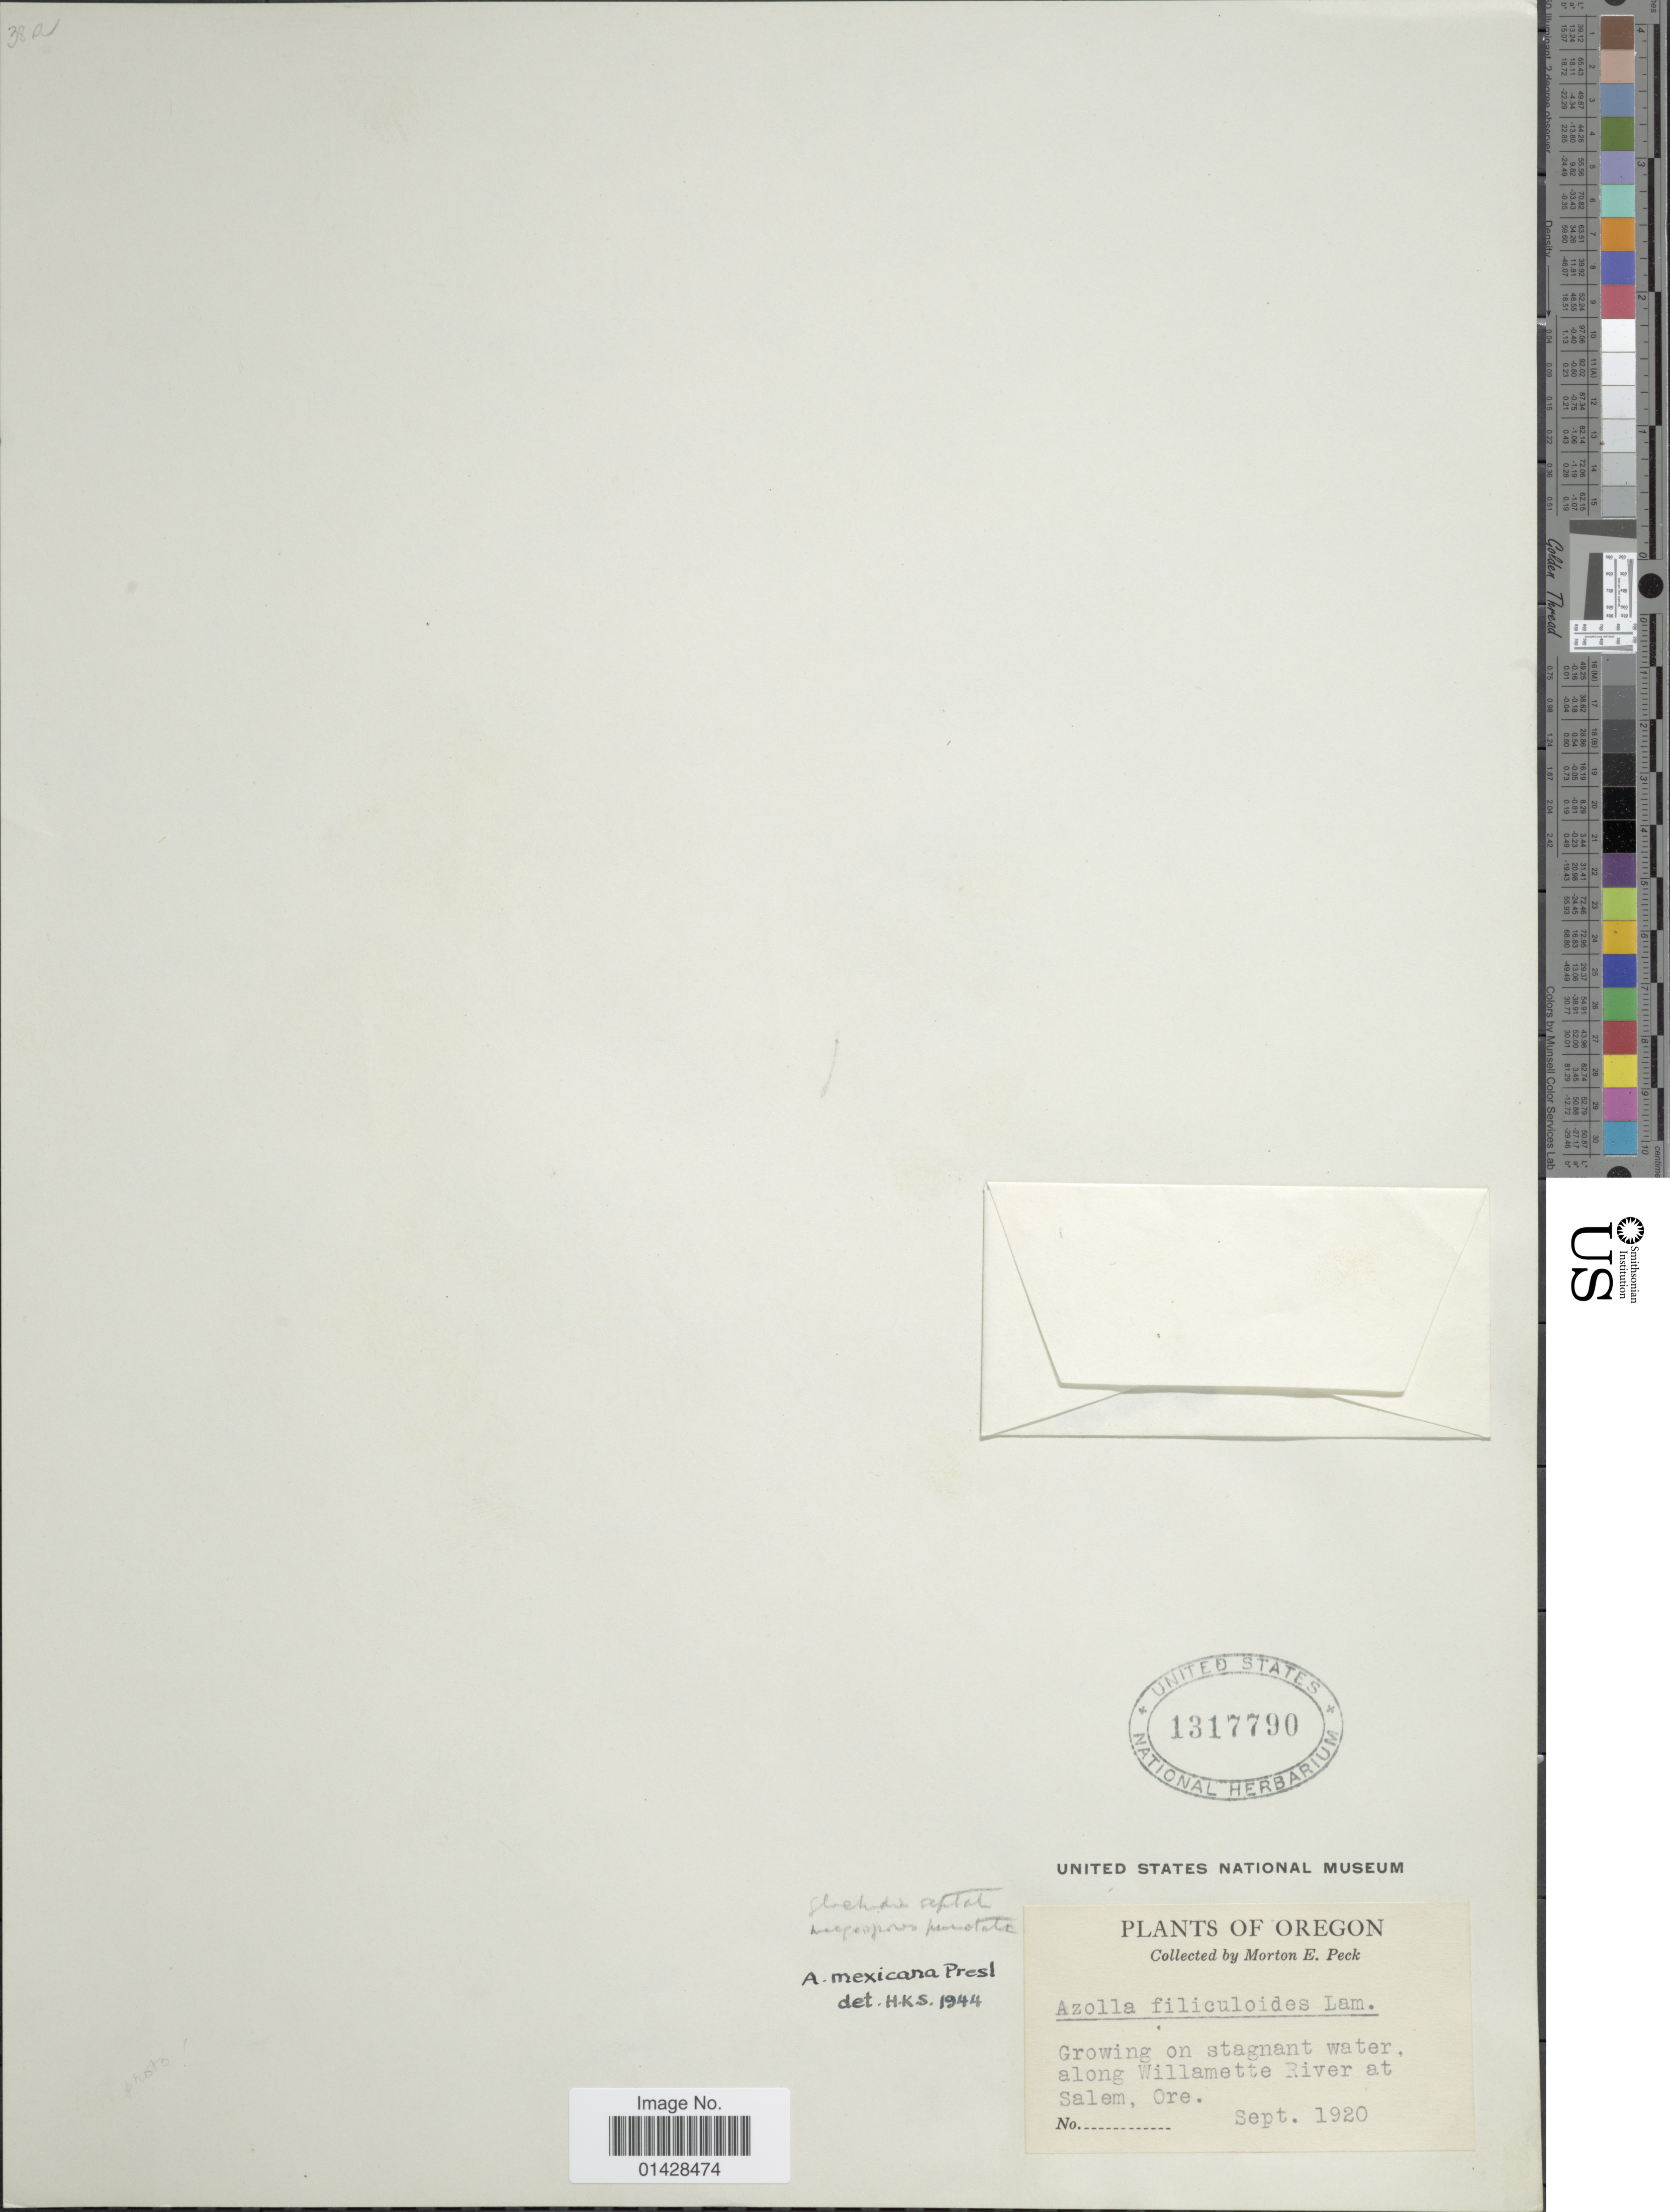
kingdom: Plantae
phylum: Tracheophyta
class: Polypodiopsida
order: Salviniales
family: Salviniaceae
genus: Azolla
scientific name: Azolla mexicana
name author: C. Presl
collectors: M. E. Peck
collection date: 1920-09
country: United States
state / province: Oregon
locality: Growing on stagnant water, along Willamette River at Salem, Ore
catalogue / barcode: US 1317790